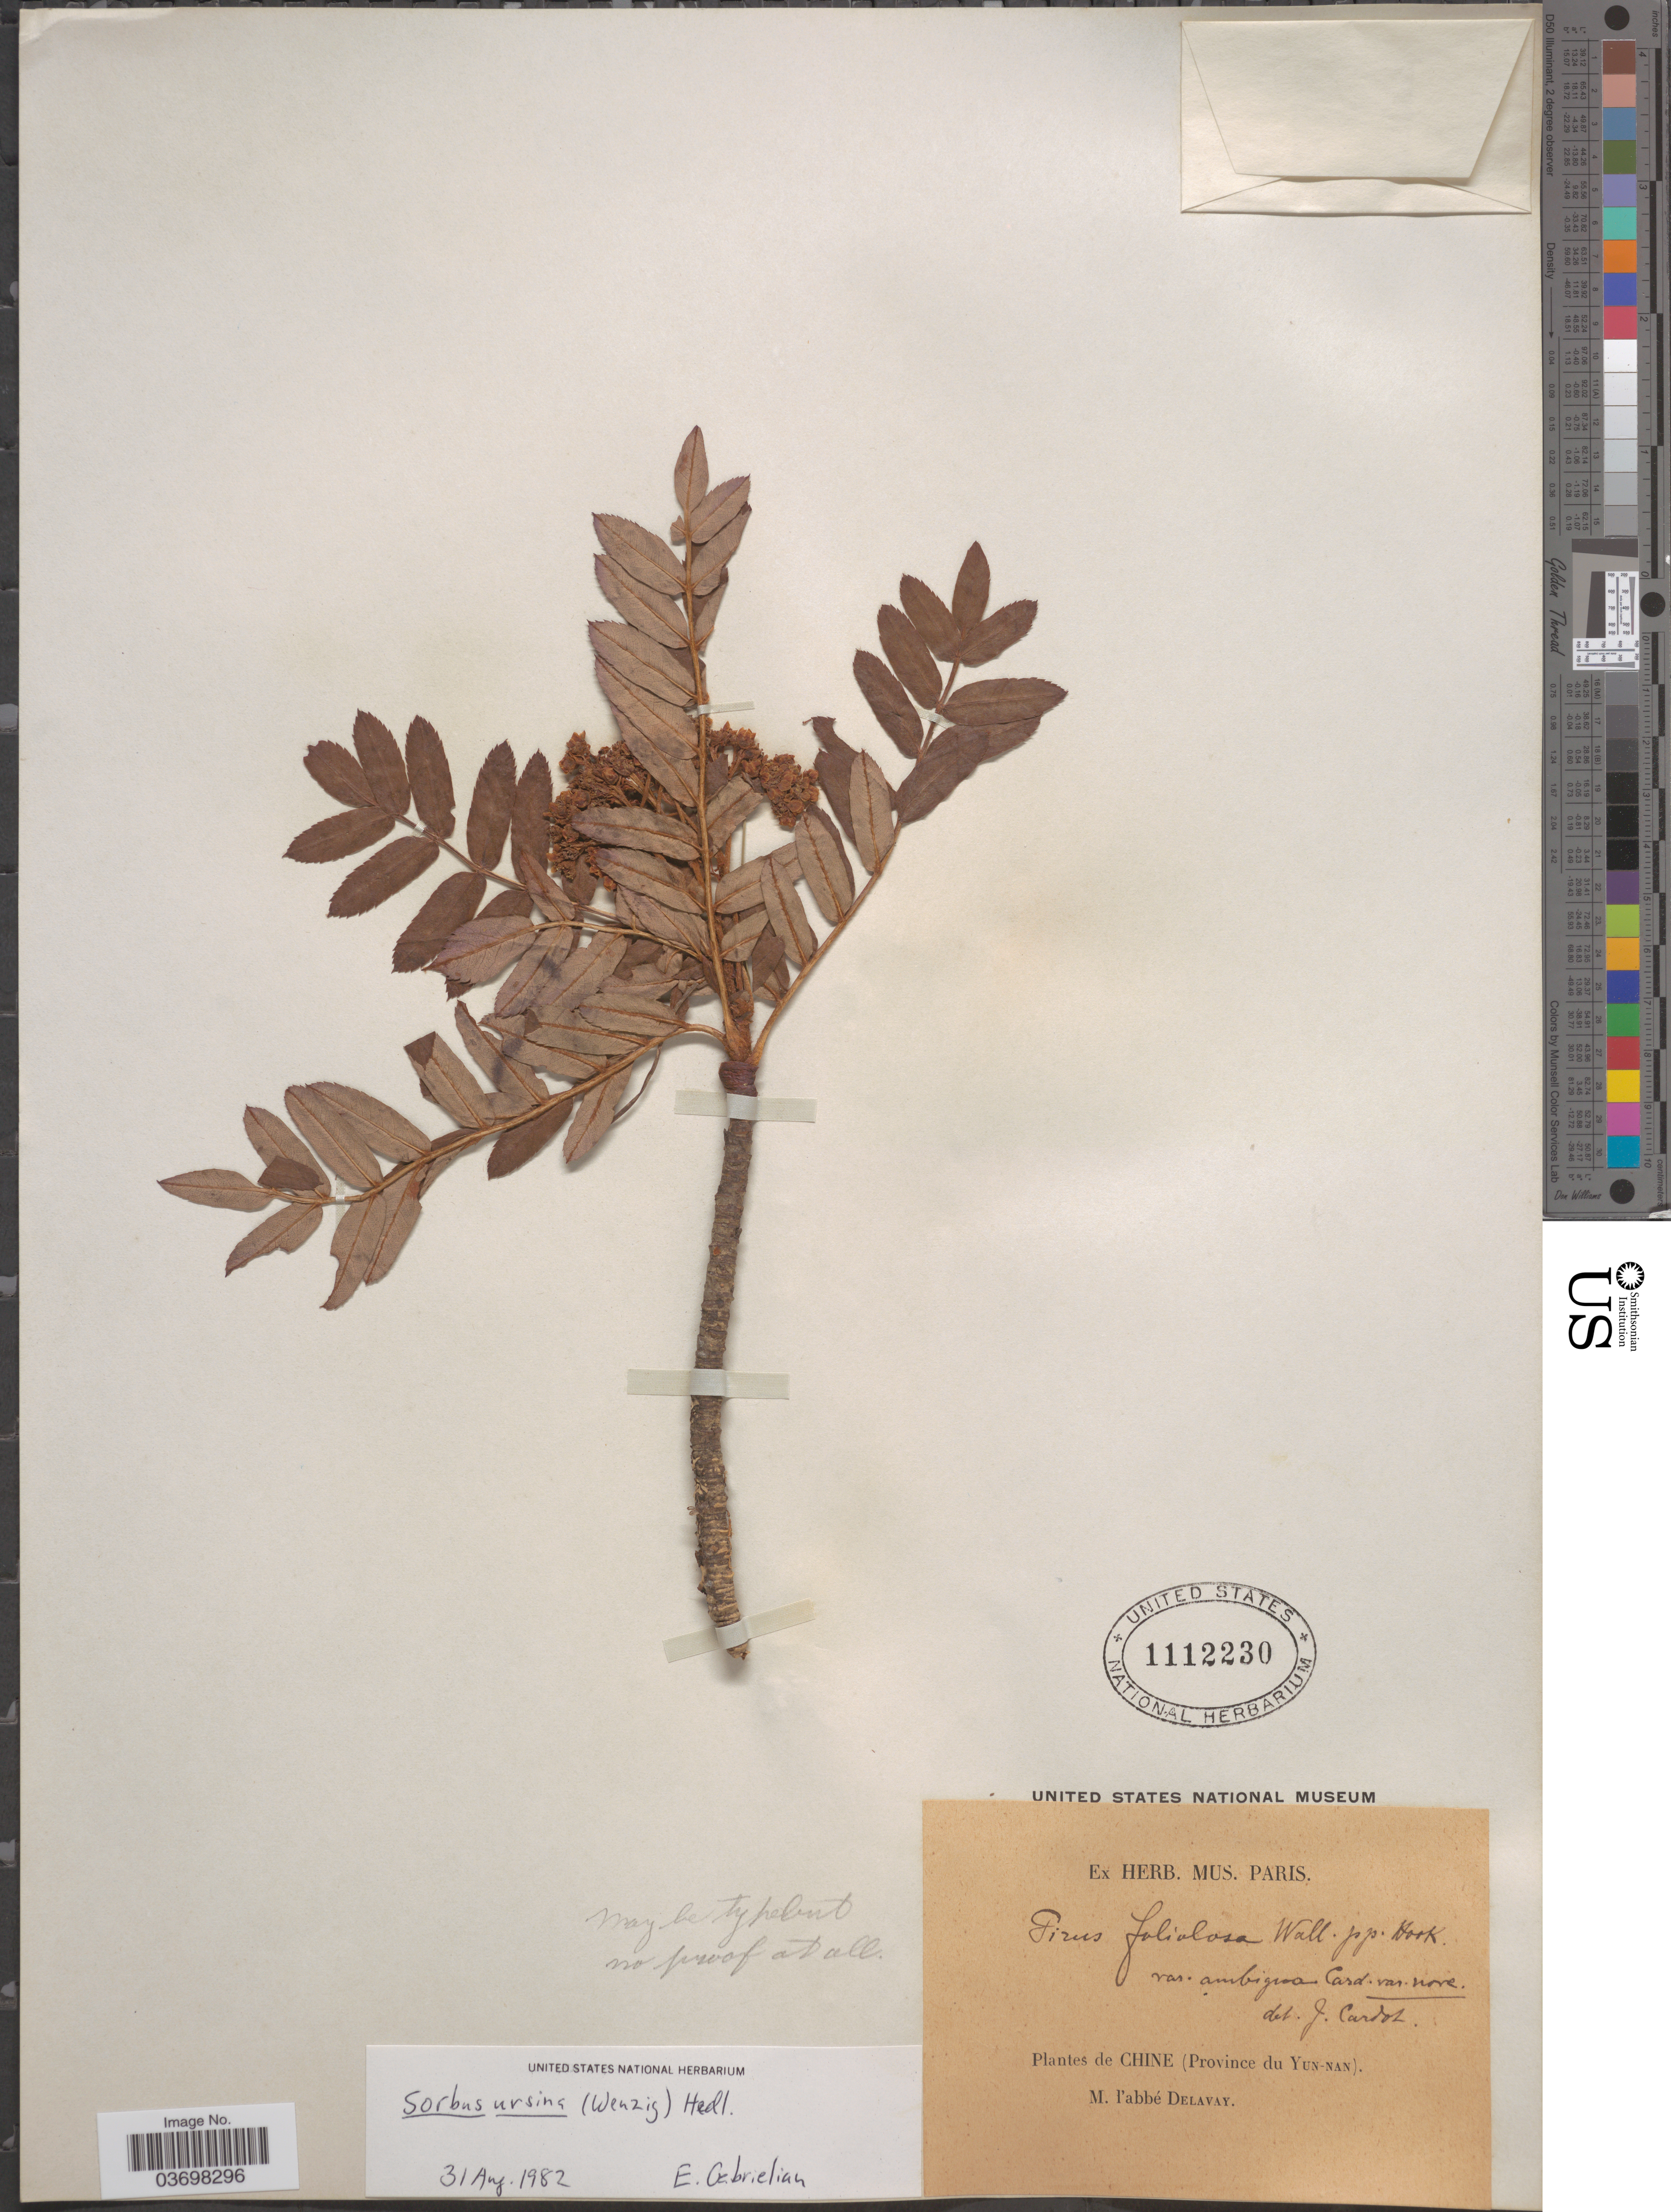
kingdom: Plantae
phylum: Tracheophyta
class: Magnoliopsida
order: Rosales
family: Rosaceae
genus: Sorbus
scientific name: Sorbus kiukiangensis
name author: T.T. Yu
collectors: P. Delavay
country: China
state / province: Yunnan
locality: Chine (Province du Yun-nan).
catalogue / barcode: US 1112230